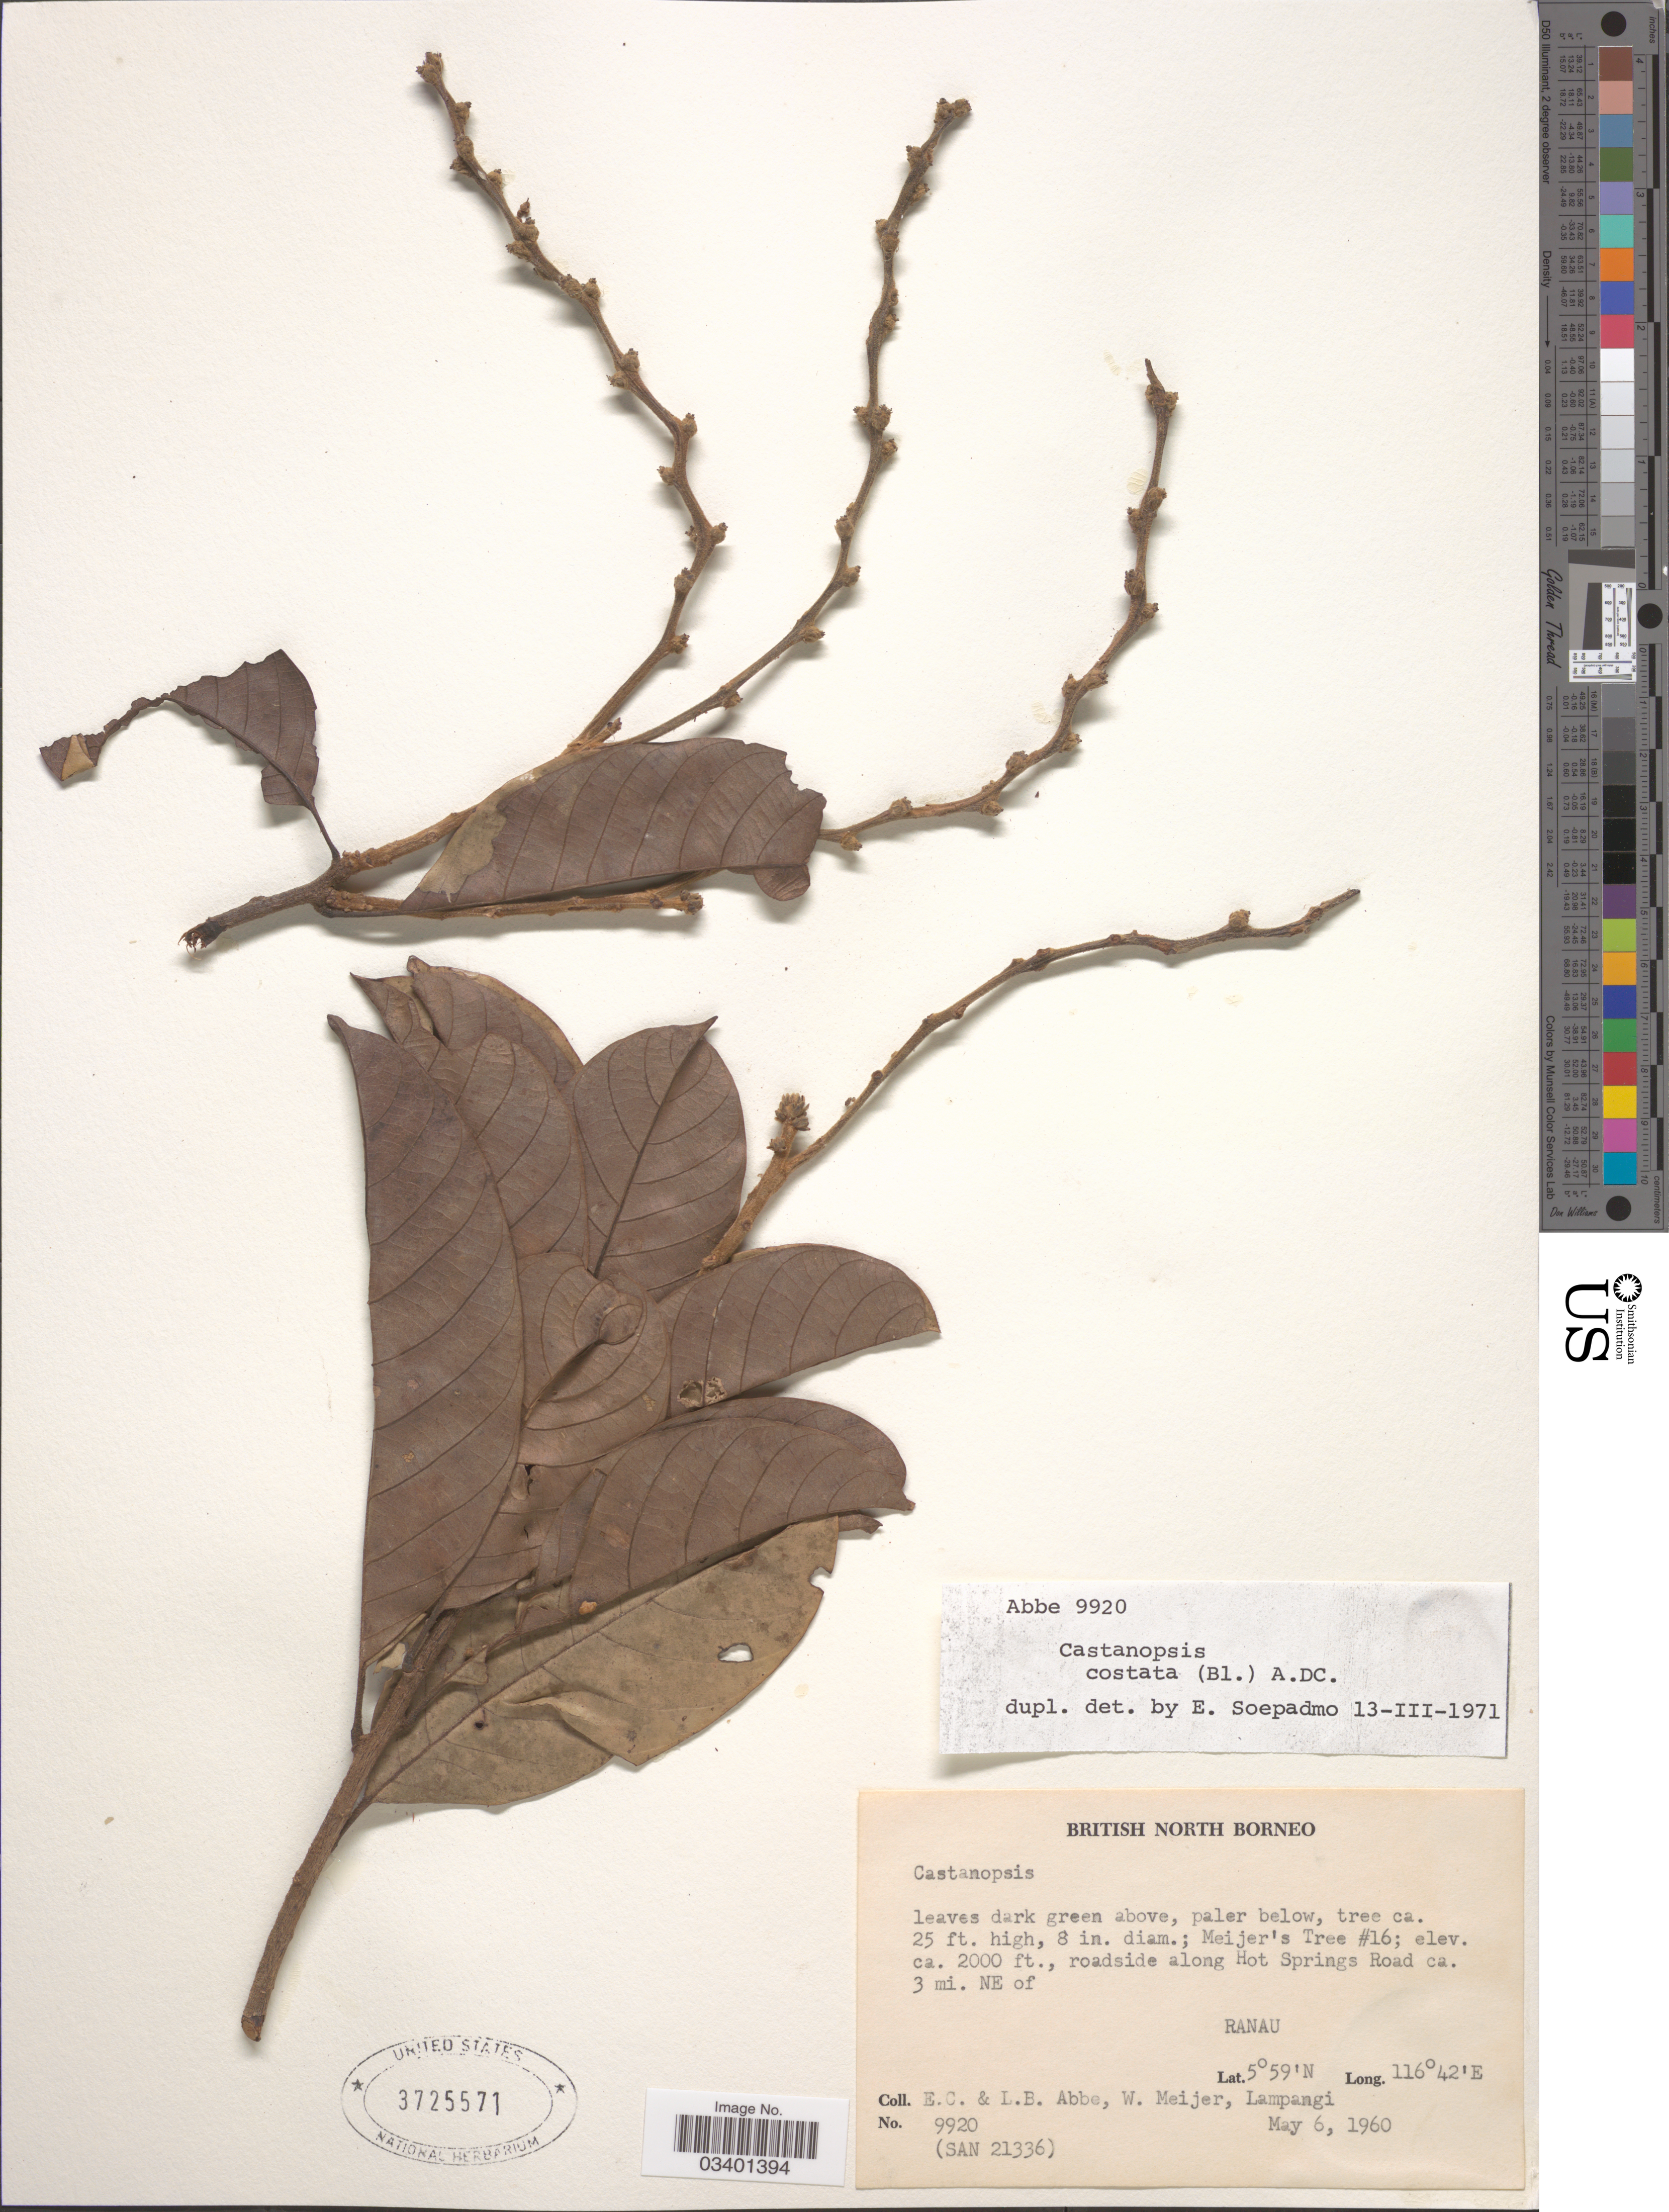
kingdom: Plantae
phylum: Tracheophyta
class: Magnoliopsida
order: Fagales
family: Fagaceae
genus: Castanopsis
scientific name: Castanopsis costata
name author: (Blume) A. DC.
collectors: E. C. Abbe, L. B. Abbe, W. Meijer & Lampangi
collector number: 9920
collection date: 1960-05-06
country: Malaysia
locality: British North Borneo. Roadside along Hot Springs Road ca. 3 mi. NE of Ranau.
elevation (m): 610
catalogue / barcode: US 3725571